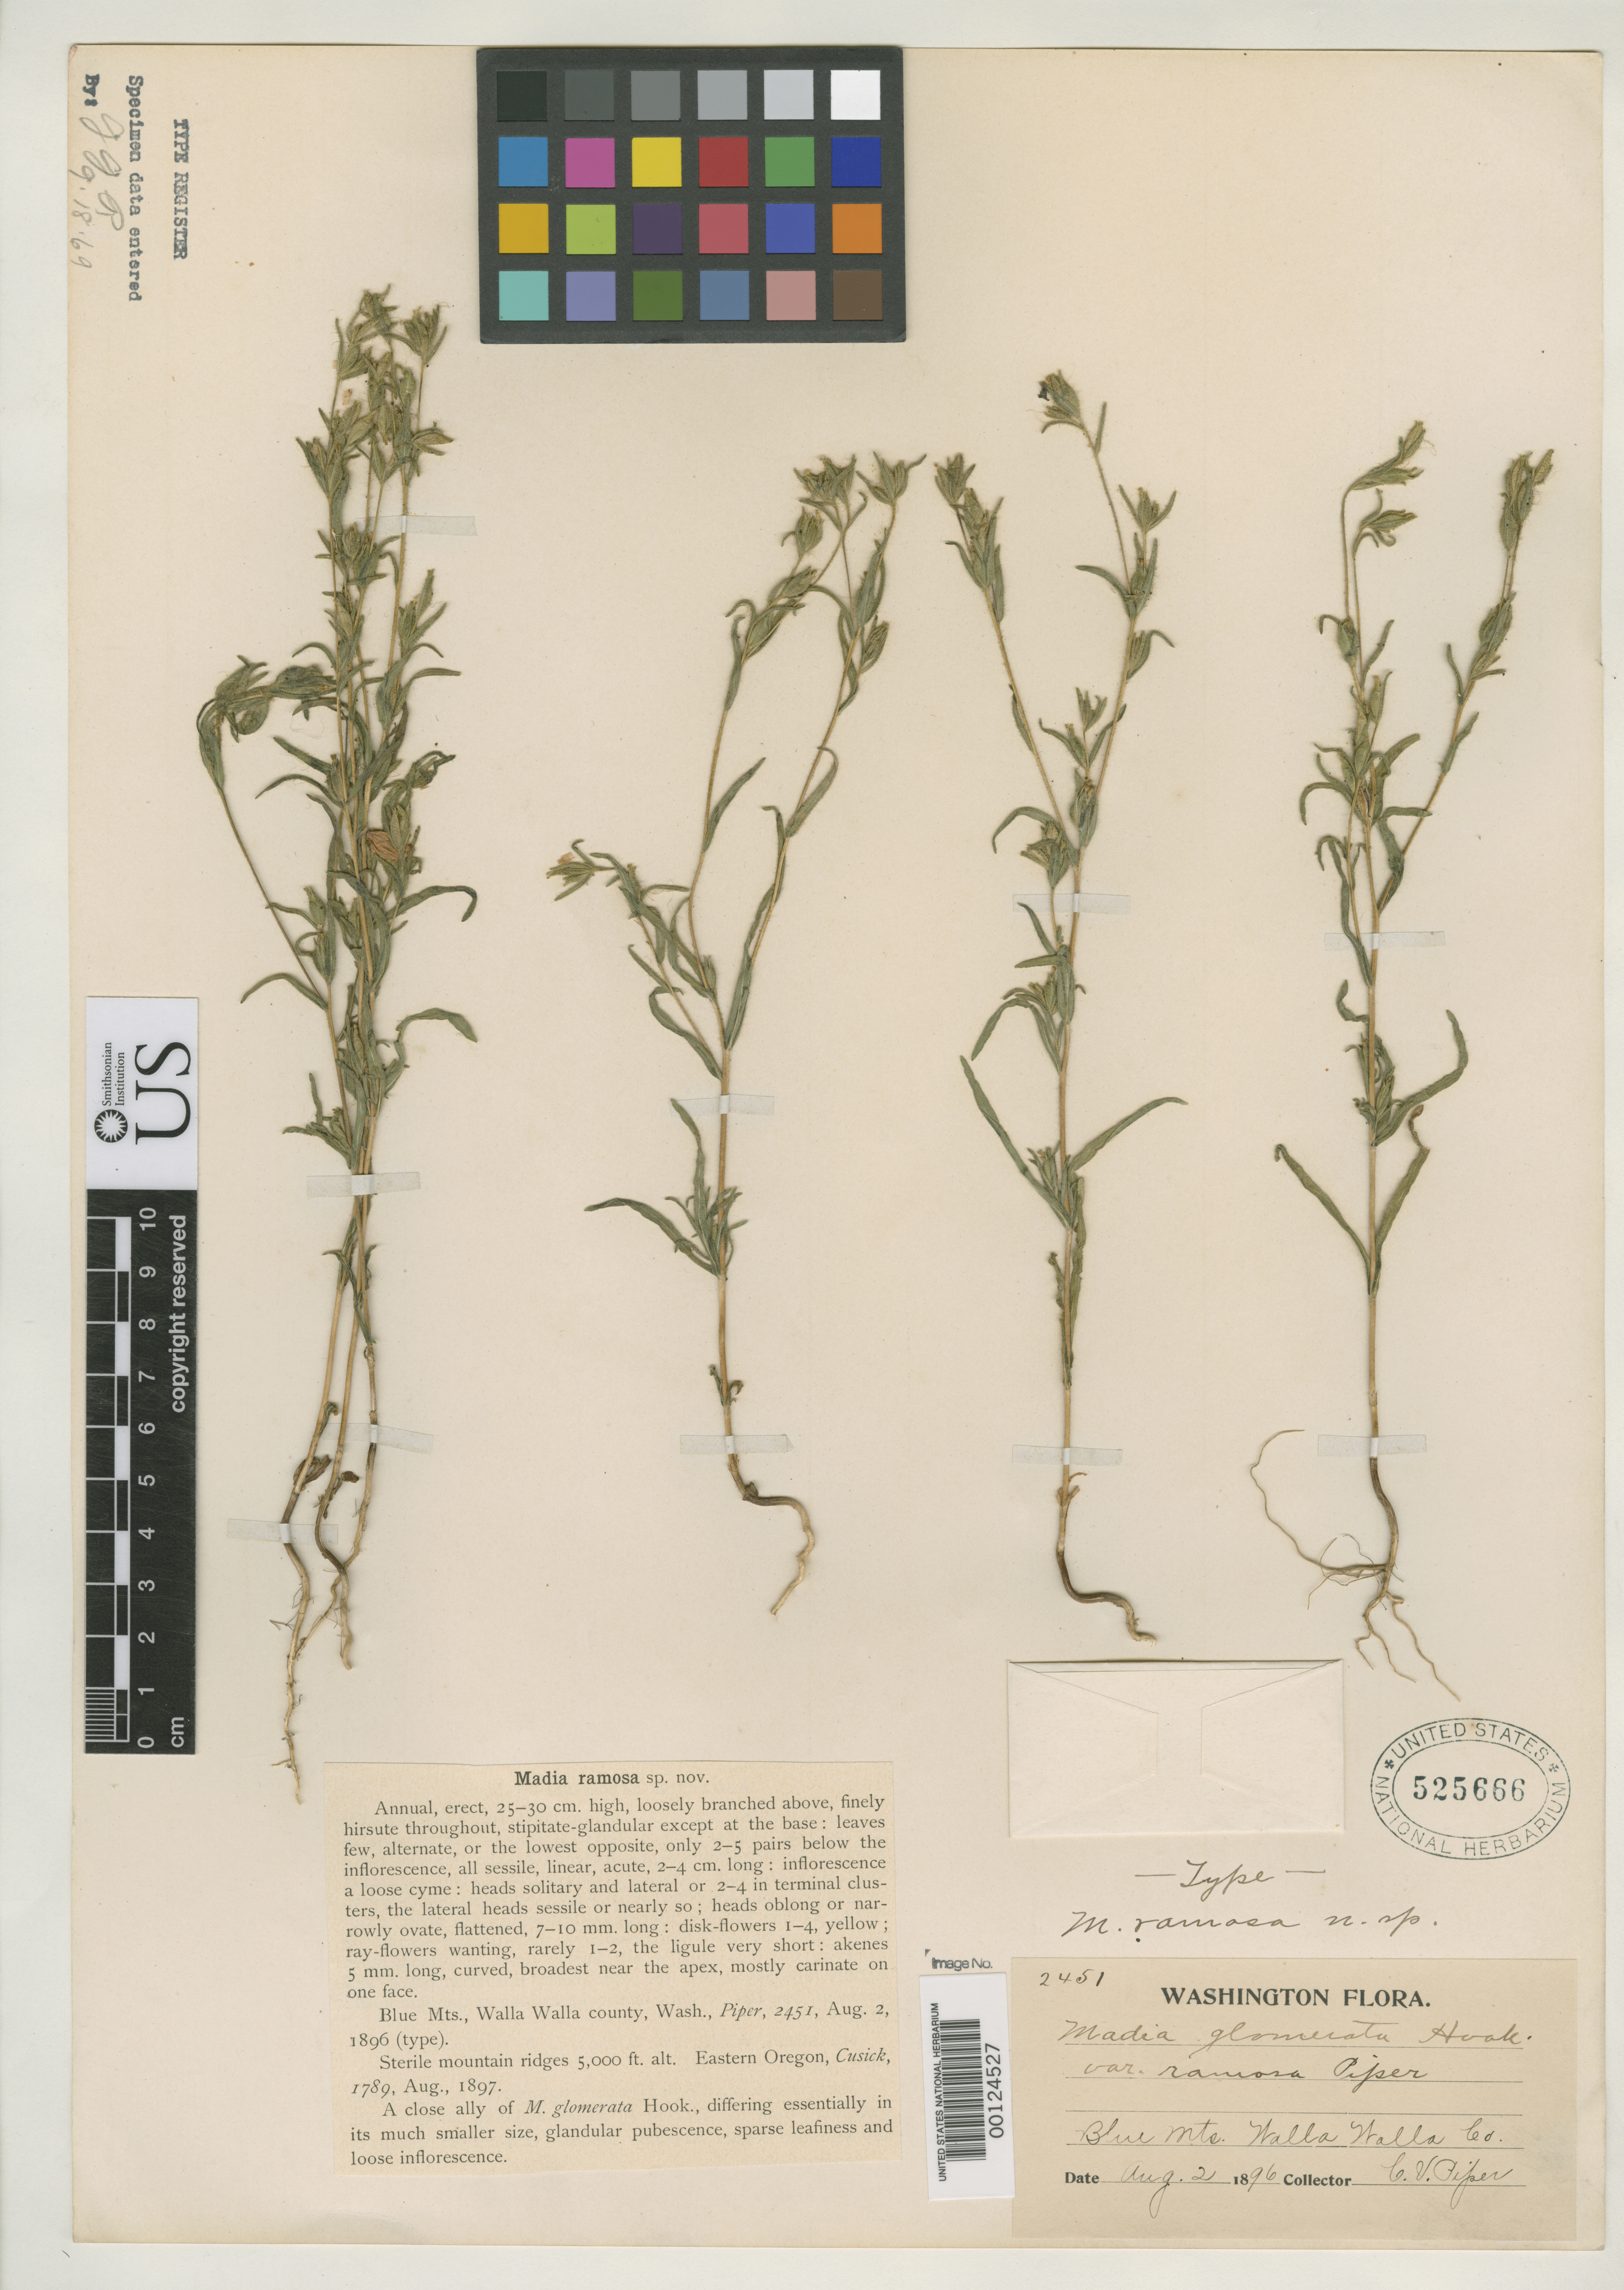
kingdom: Plantae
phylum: Tracheophyta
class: Magnoliopsida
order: Asterales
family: Asteraceae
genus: Madia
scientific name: Madia ramosa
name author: Piper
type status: Isotype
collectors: C. V. Piper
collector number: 2451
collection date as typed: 02 Aug 1896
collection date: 1896-08-02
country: United States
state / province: Washington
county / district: Walla Walla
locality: Blue Mts.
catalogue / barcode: US 525666